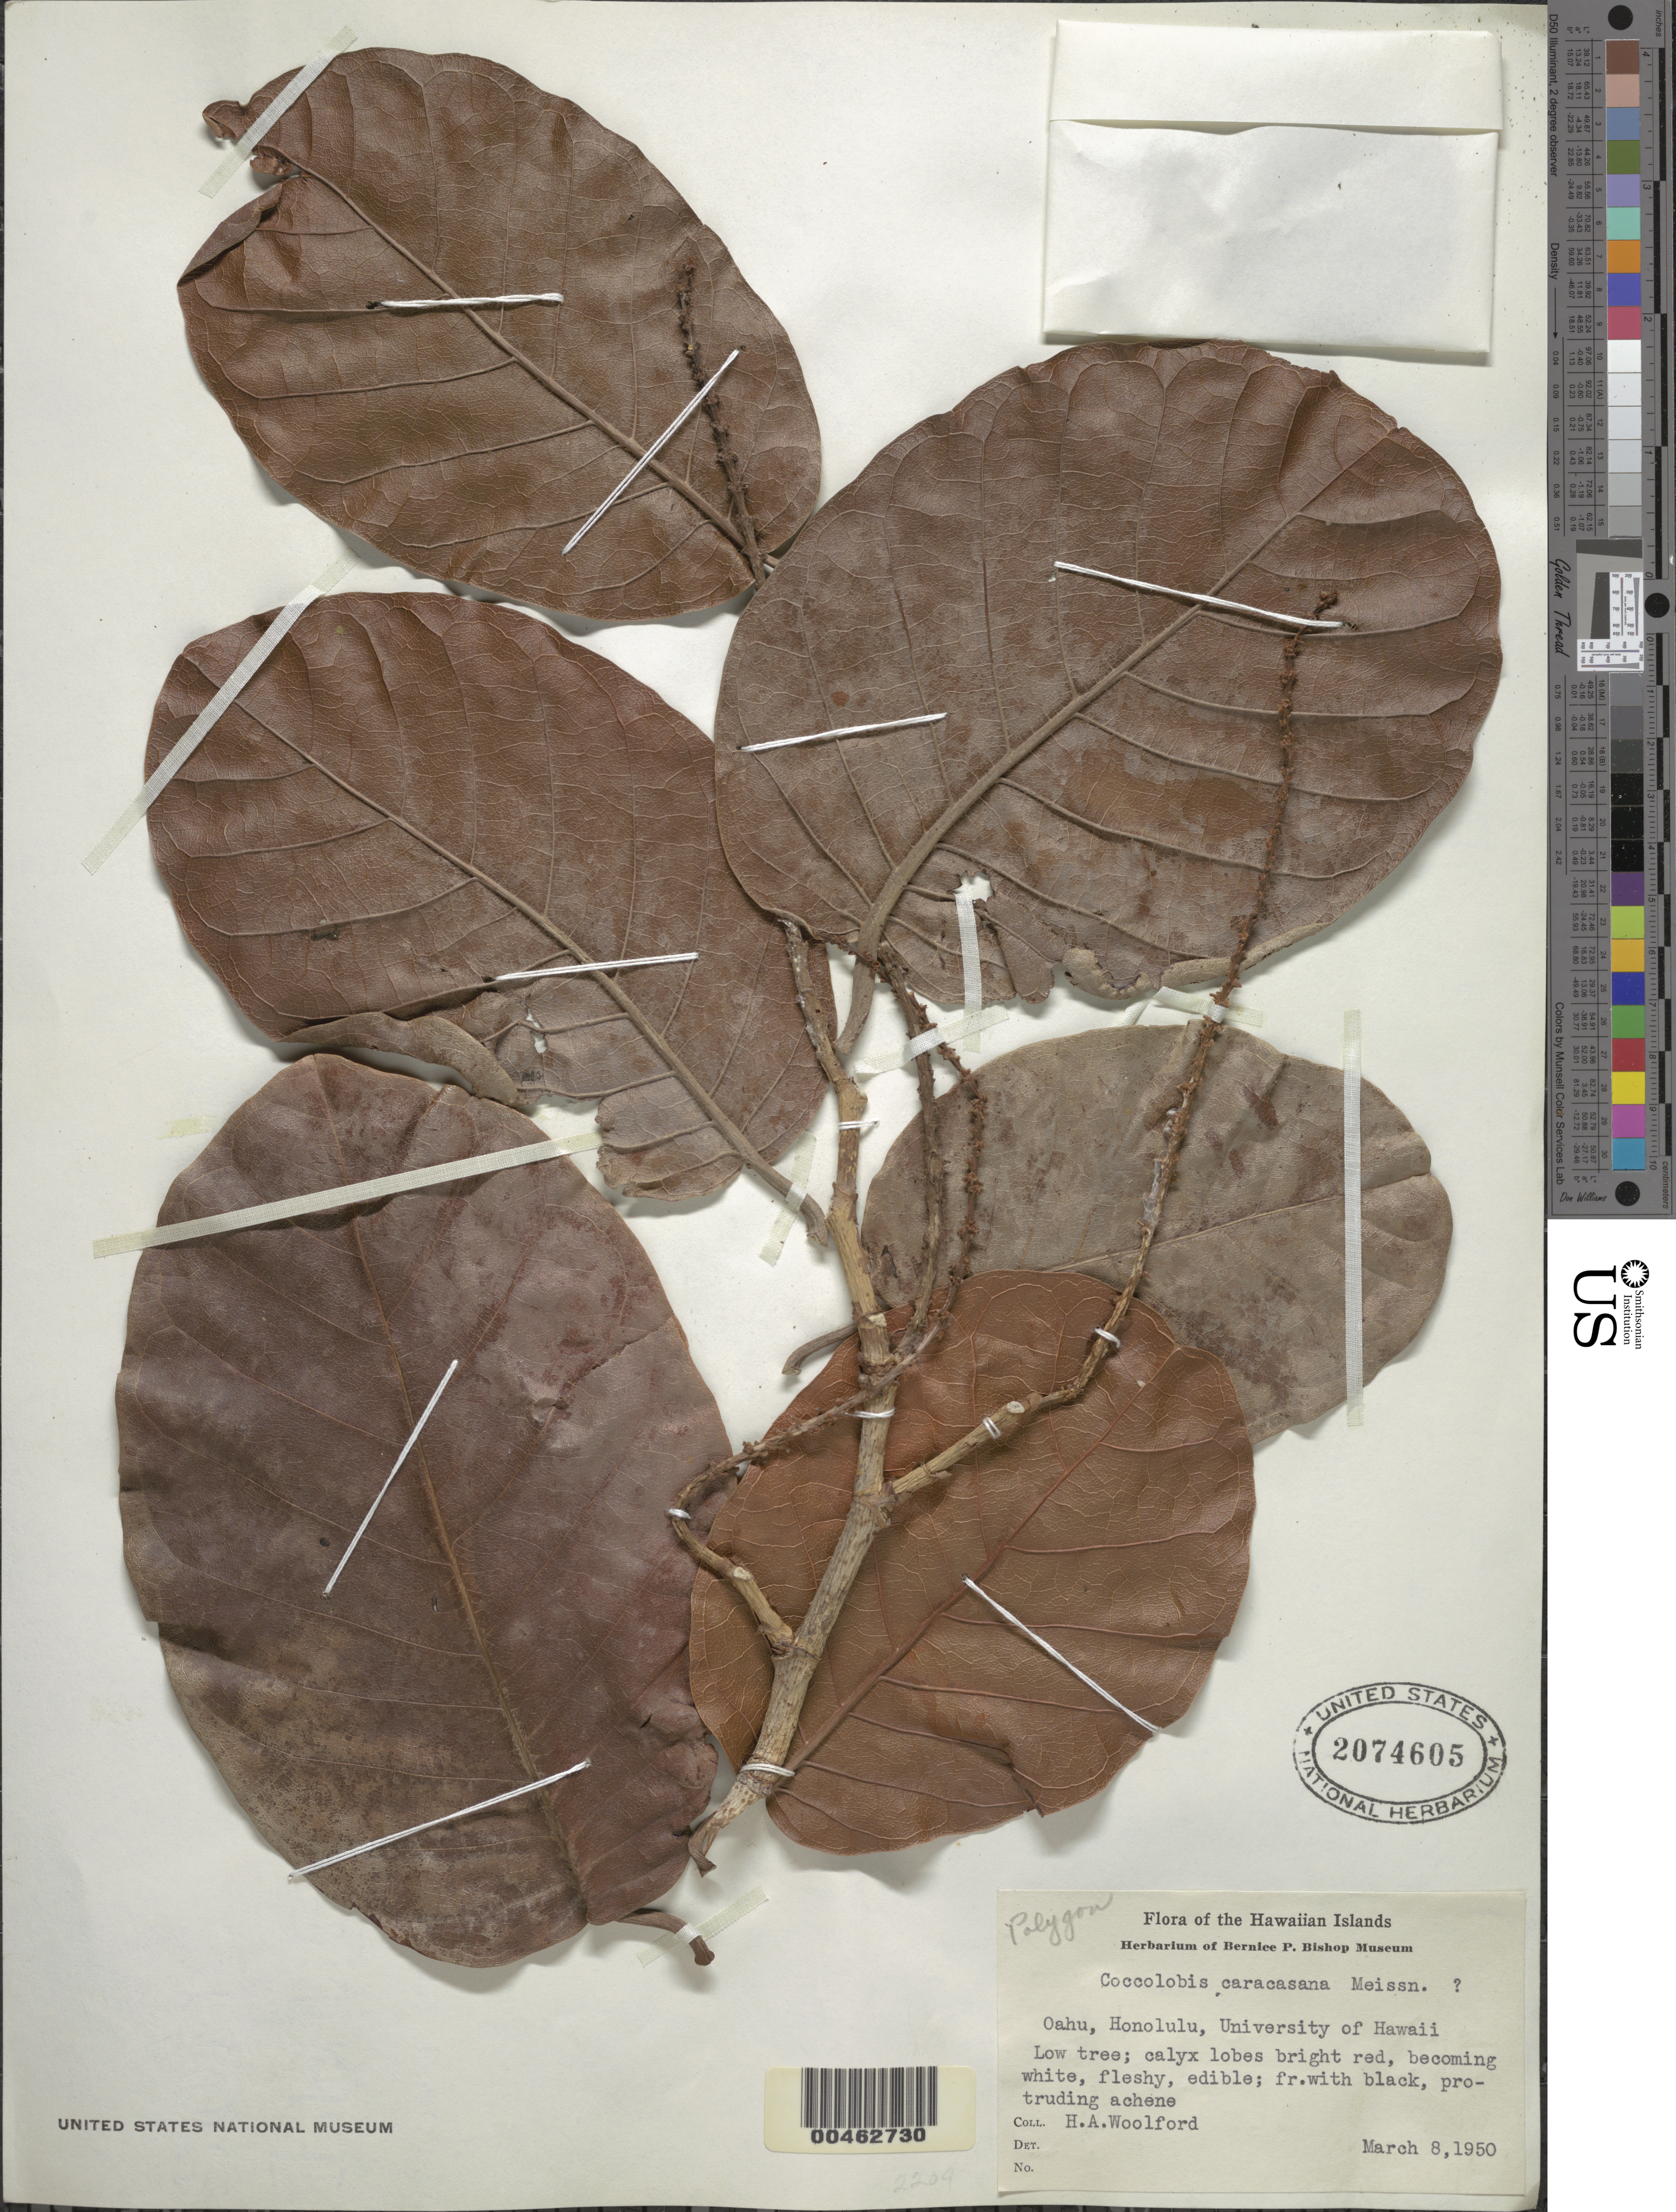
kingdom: Plantae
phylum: Tracheophyta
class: Magnoliopsida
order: Caryophyllales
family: Polygonaceae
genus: Coccoloba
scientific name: Coccoloba caracasana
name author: Meisn.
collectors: H. Woolford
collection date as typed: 8 Mar 1950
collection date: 1950-03-08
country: United States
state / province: Hawaii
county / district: Honolulu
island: Oahu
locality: Honolulu, University of Hawaii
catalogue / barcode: US 2074605